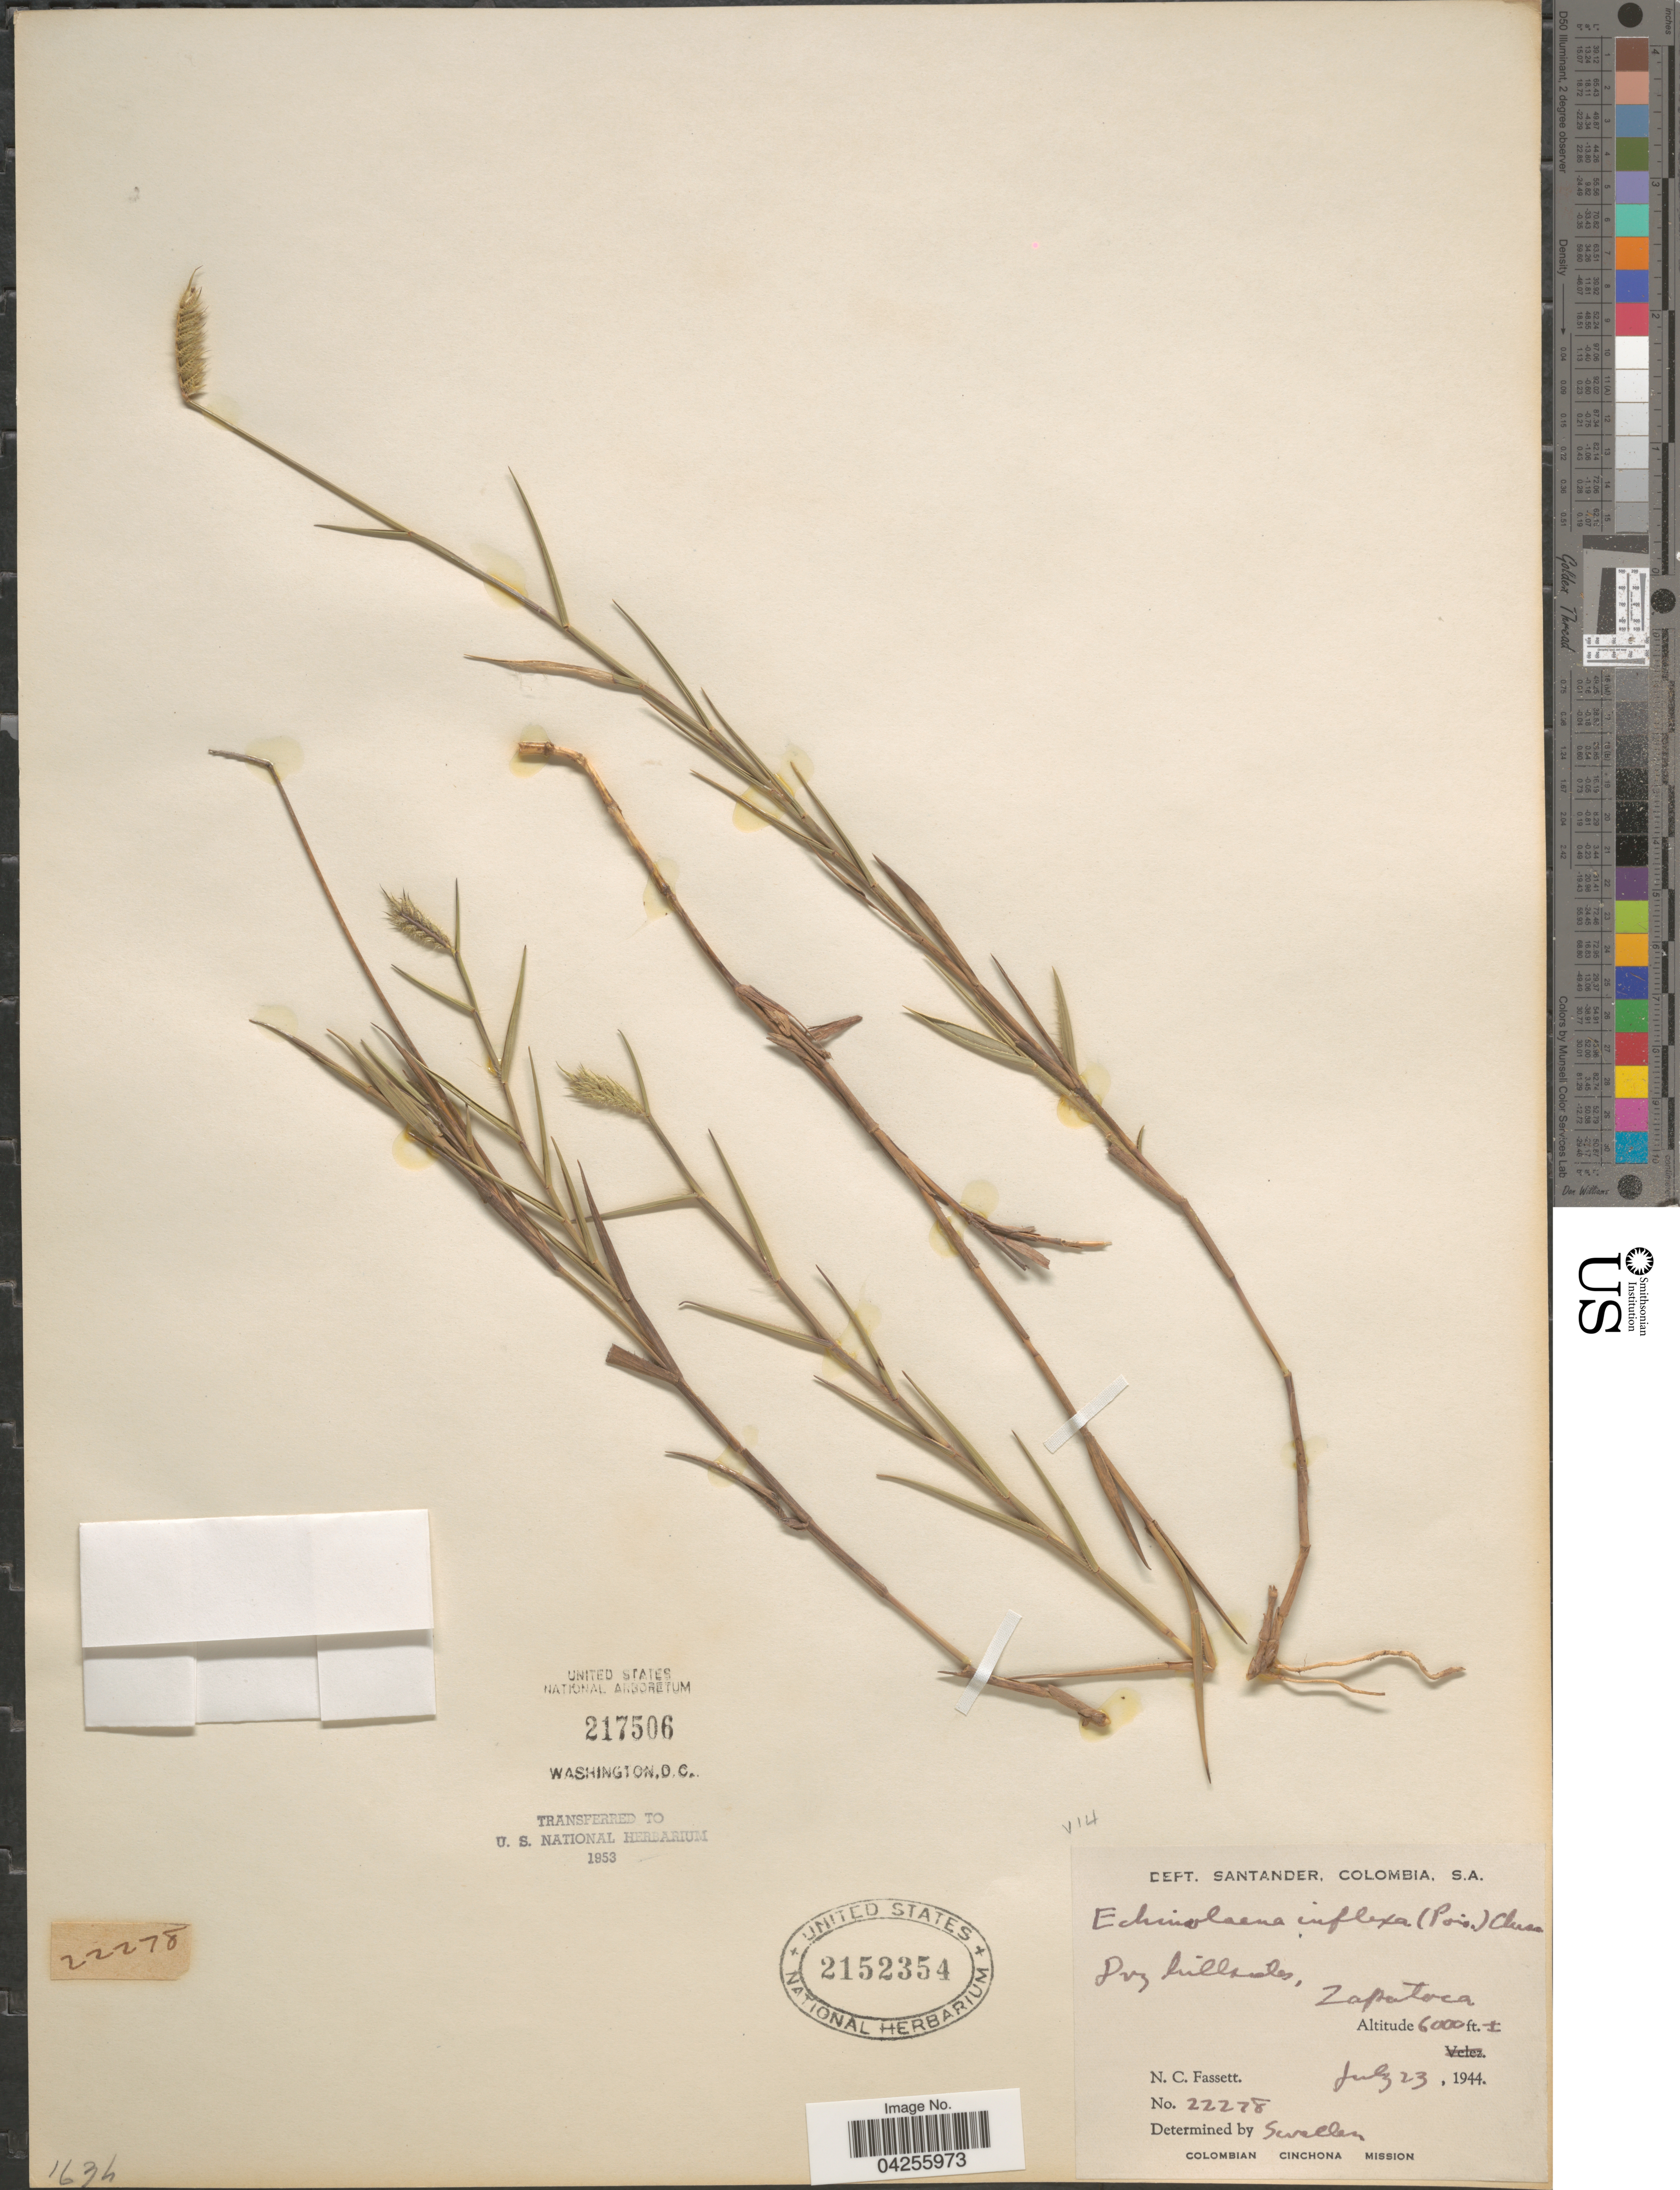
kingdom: Plantae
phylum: Tracheophyta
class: Liliopsida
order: Poales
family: Poaceae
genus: Echinolaena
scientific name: Echinolaena inflexa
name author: (Poir.) Chase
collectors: N. C. Fassett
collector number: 22228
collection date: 1944-07-23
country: Colombia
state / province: Santander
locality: Dept. Santander, S.A. Dry hillsides, Zapatoca. Colombian Cinchona Mission.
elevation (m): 1829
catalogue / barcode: US 2152354